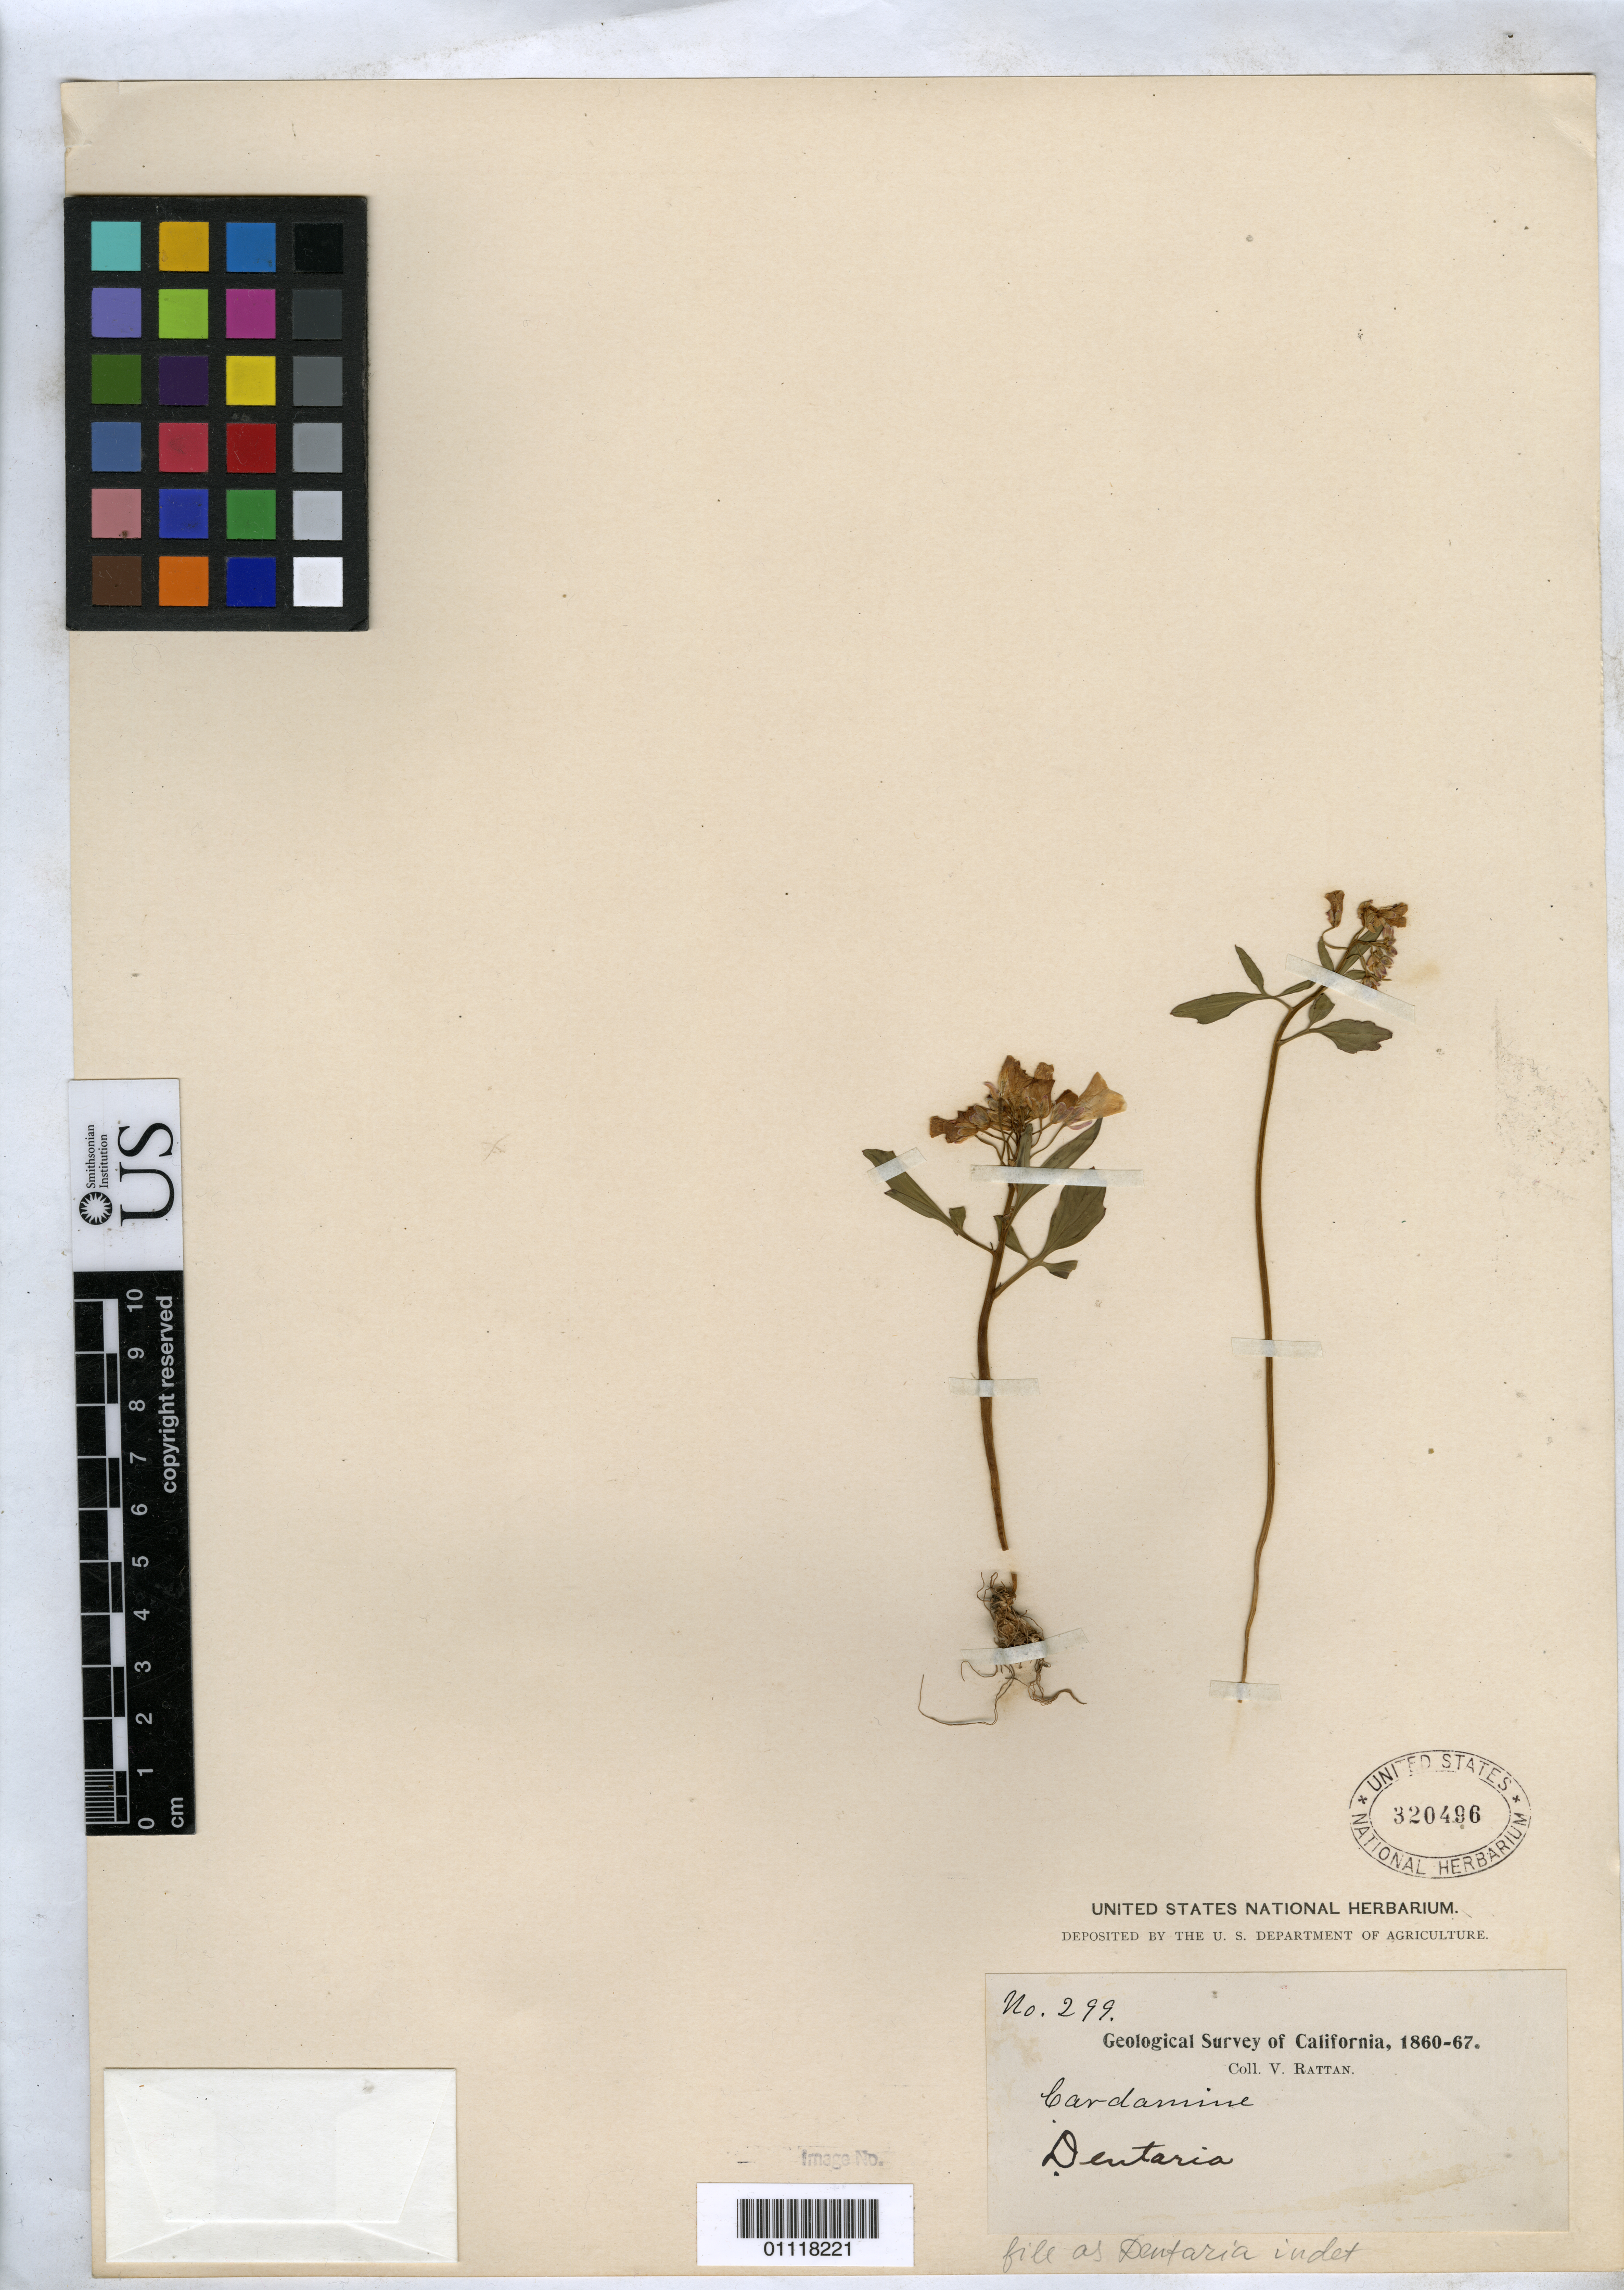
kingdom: Plantae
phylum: Tracheophyta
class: Magnoliopsida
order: Brassicales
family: Brassicaceae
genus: Dentaria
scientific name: Dentaria sp.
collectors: V. Rattan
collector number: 299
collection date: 1860/1867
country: United States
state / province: California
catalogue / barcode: US 320496